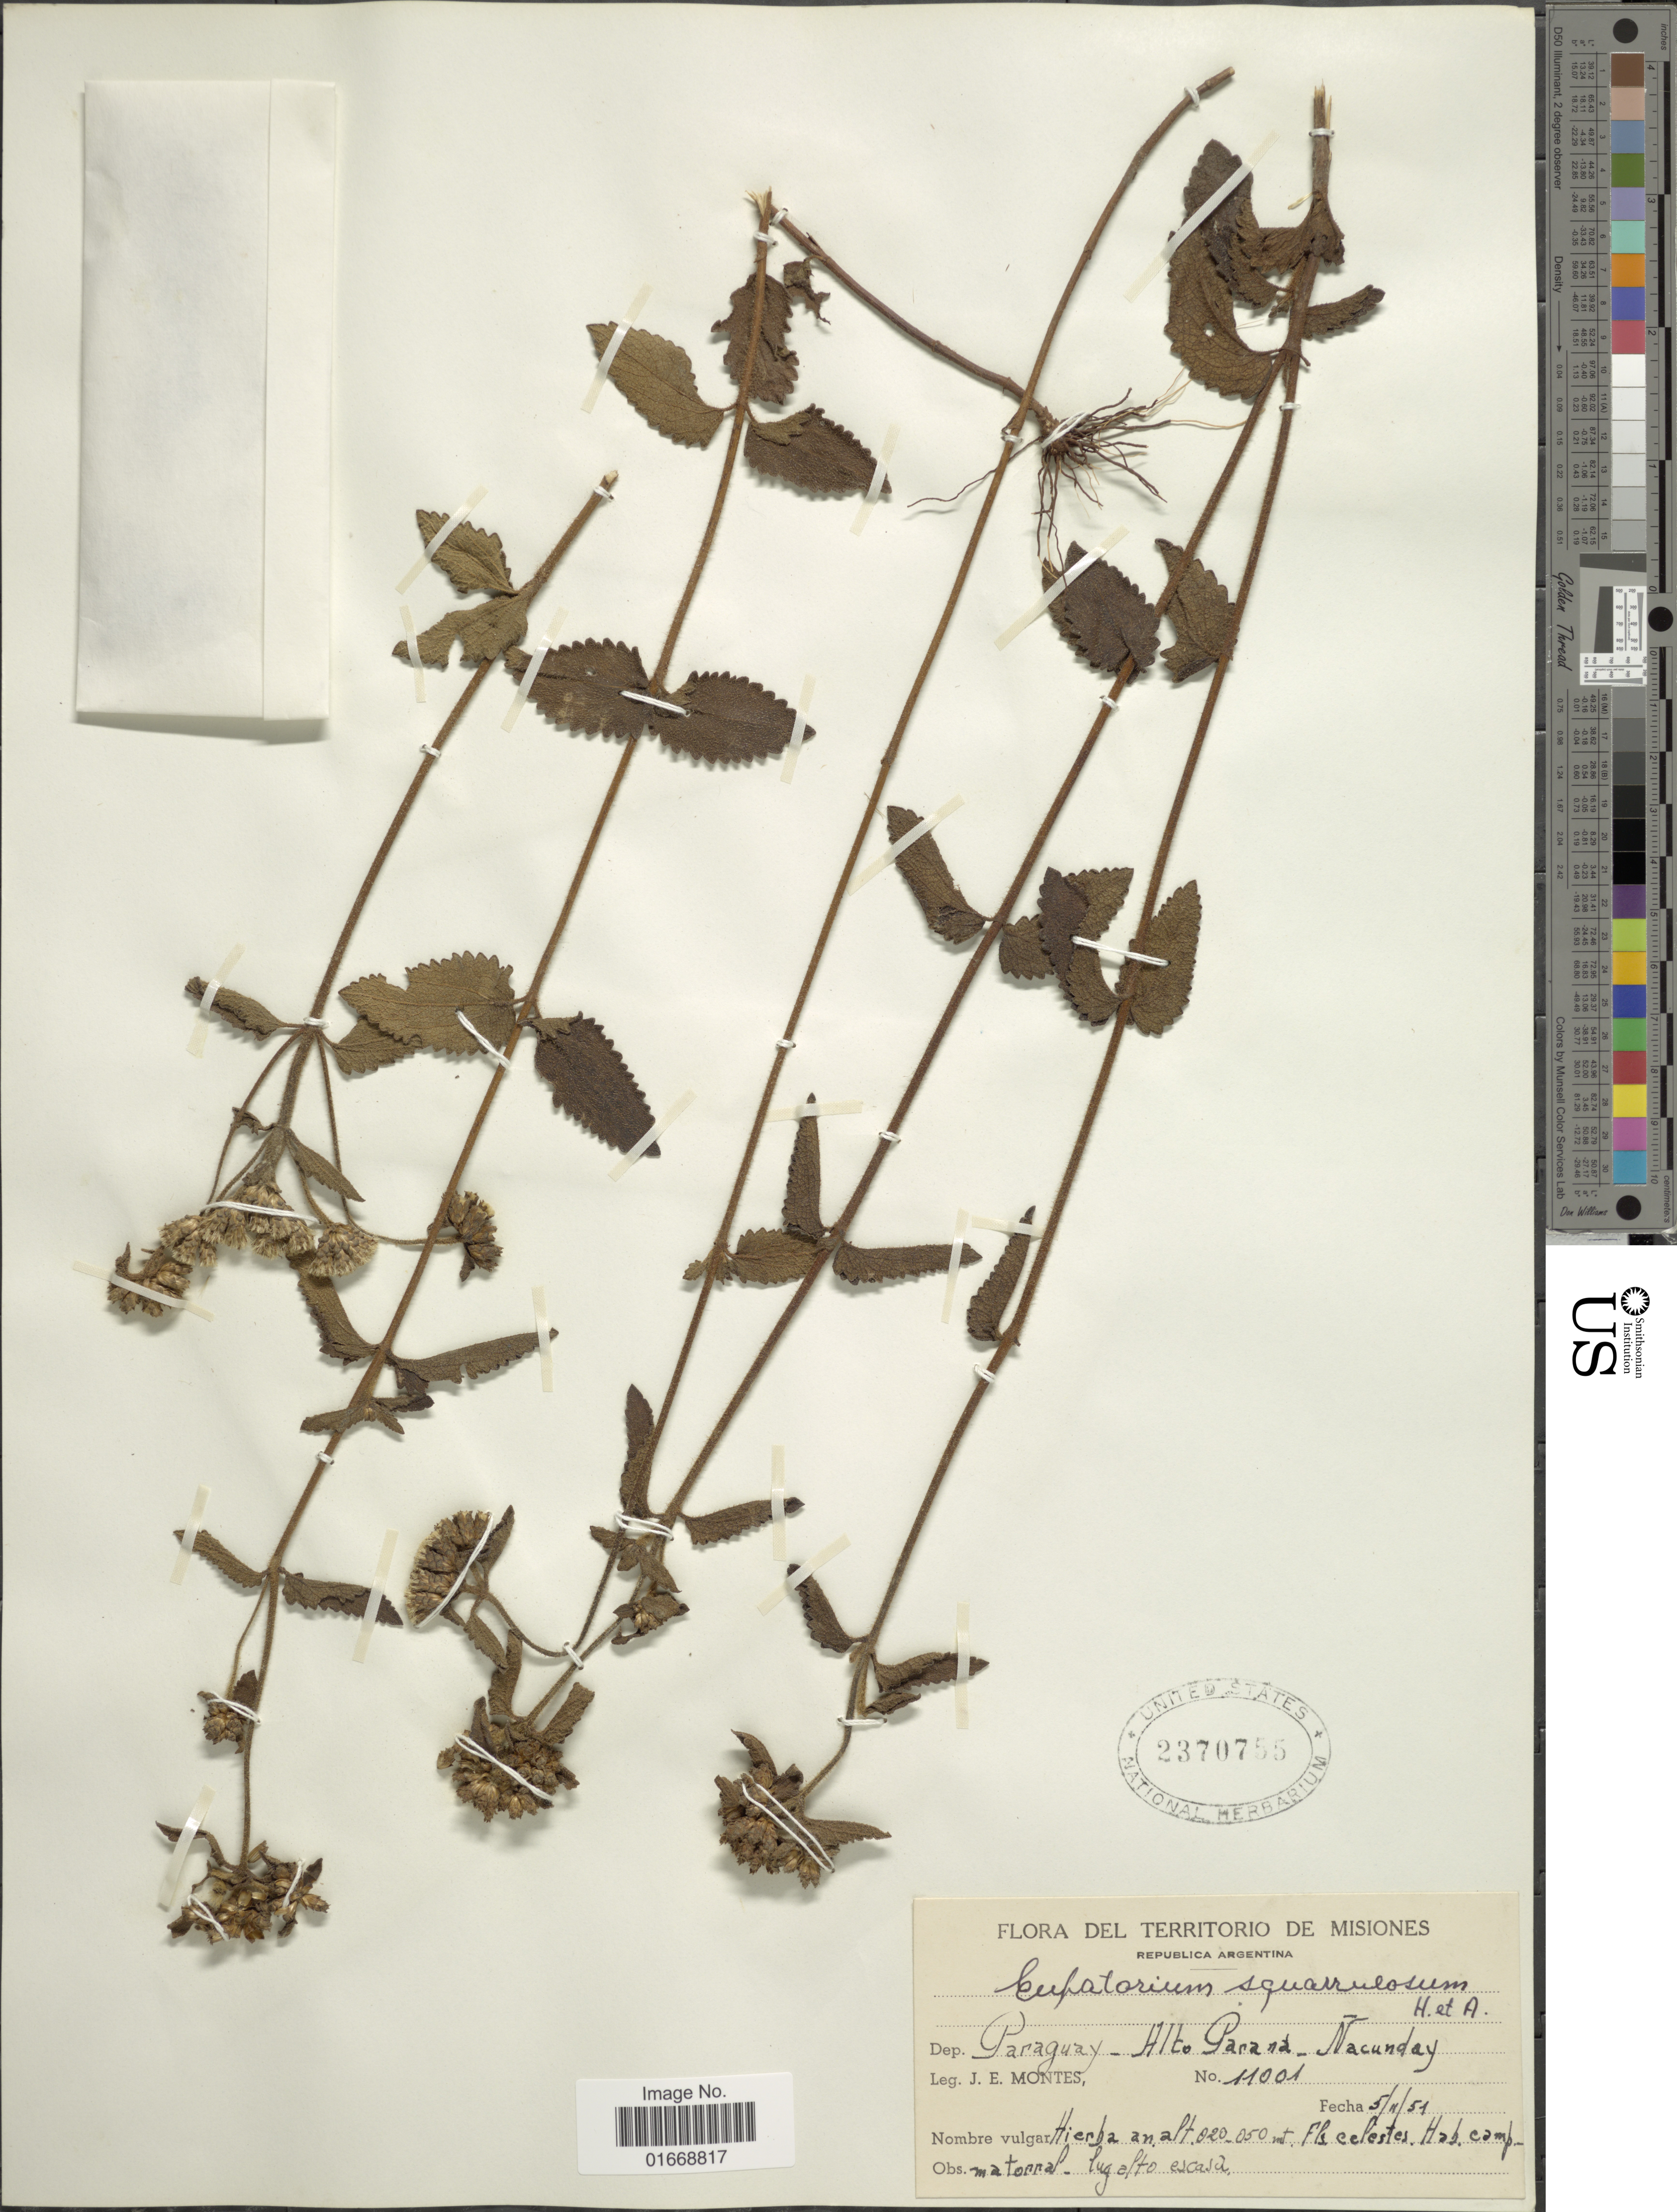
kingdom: Plantae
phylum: Tracheophyta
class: Magnoliopsida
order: Asterales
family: Asteraceae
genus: Chromolaena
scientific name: Chromolaena squarrulosa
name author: (Hook. & Arn.) R.M. King & H. Rob.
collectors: J. E. Montes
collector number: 11001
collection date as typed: Transcribed d/m/y: 5/11/51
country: Paraguay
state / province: Alto Parana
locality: Nacunday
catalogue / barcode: US 2370755